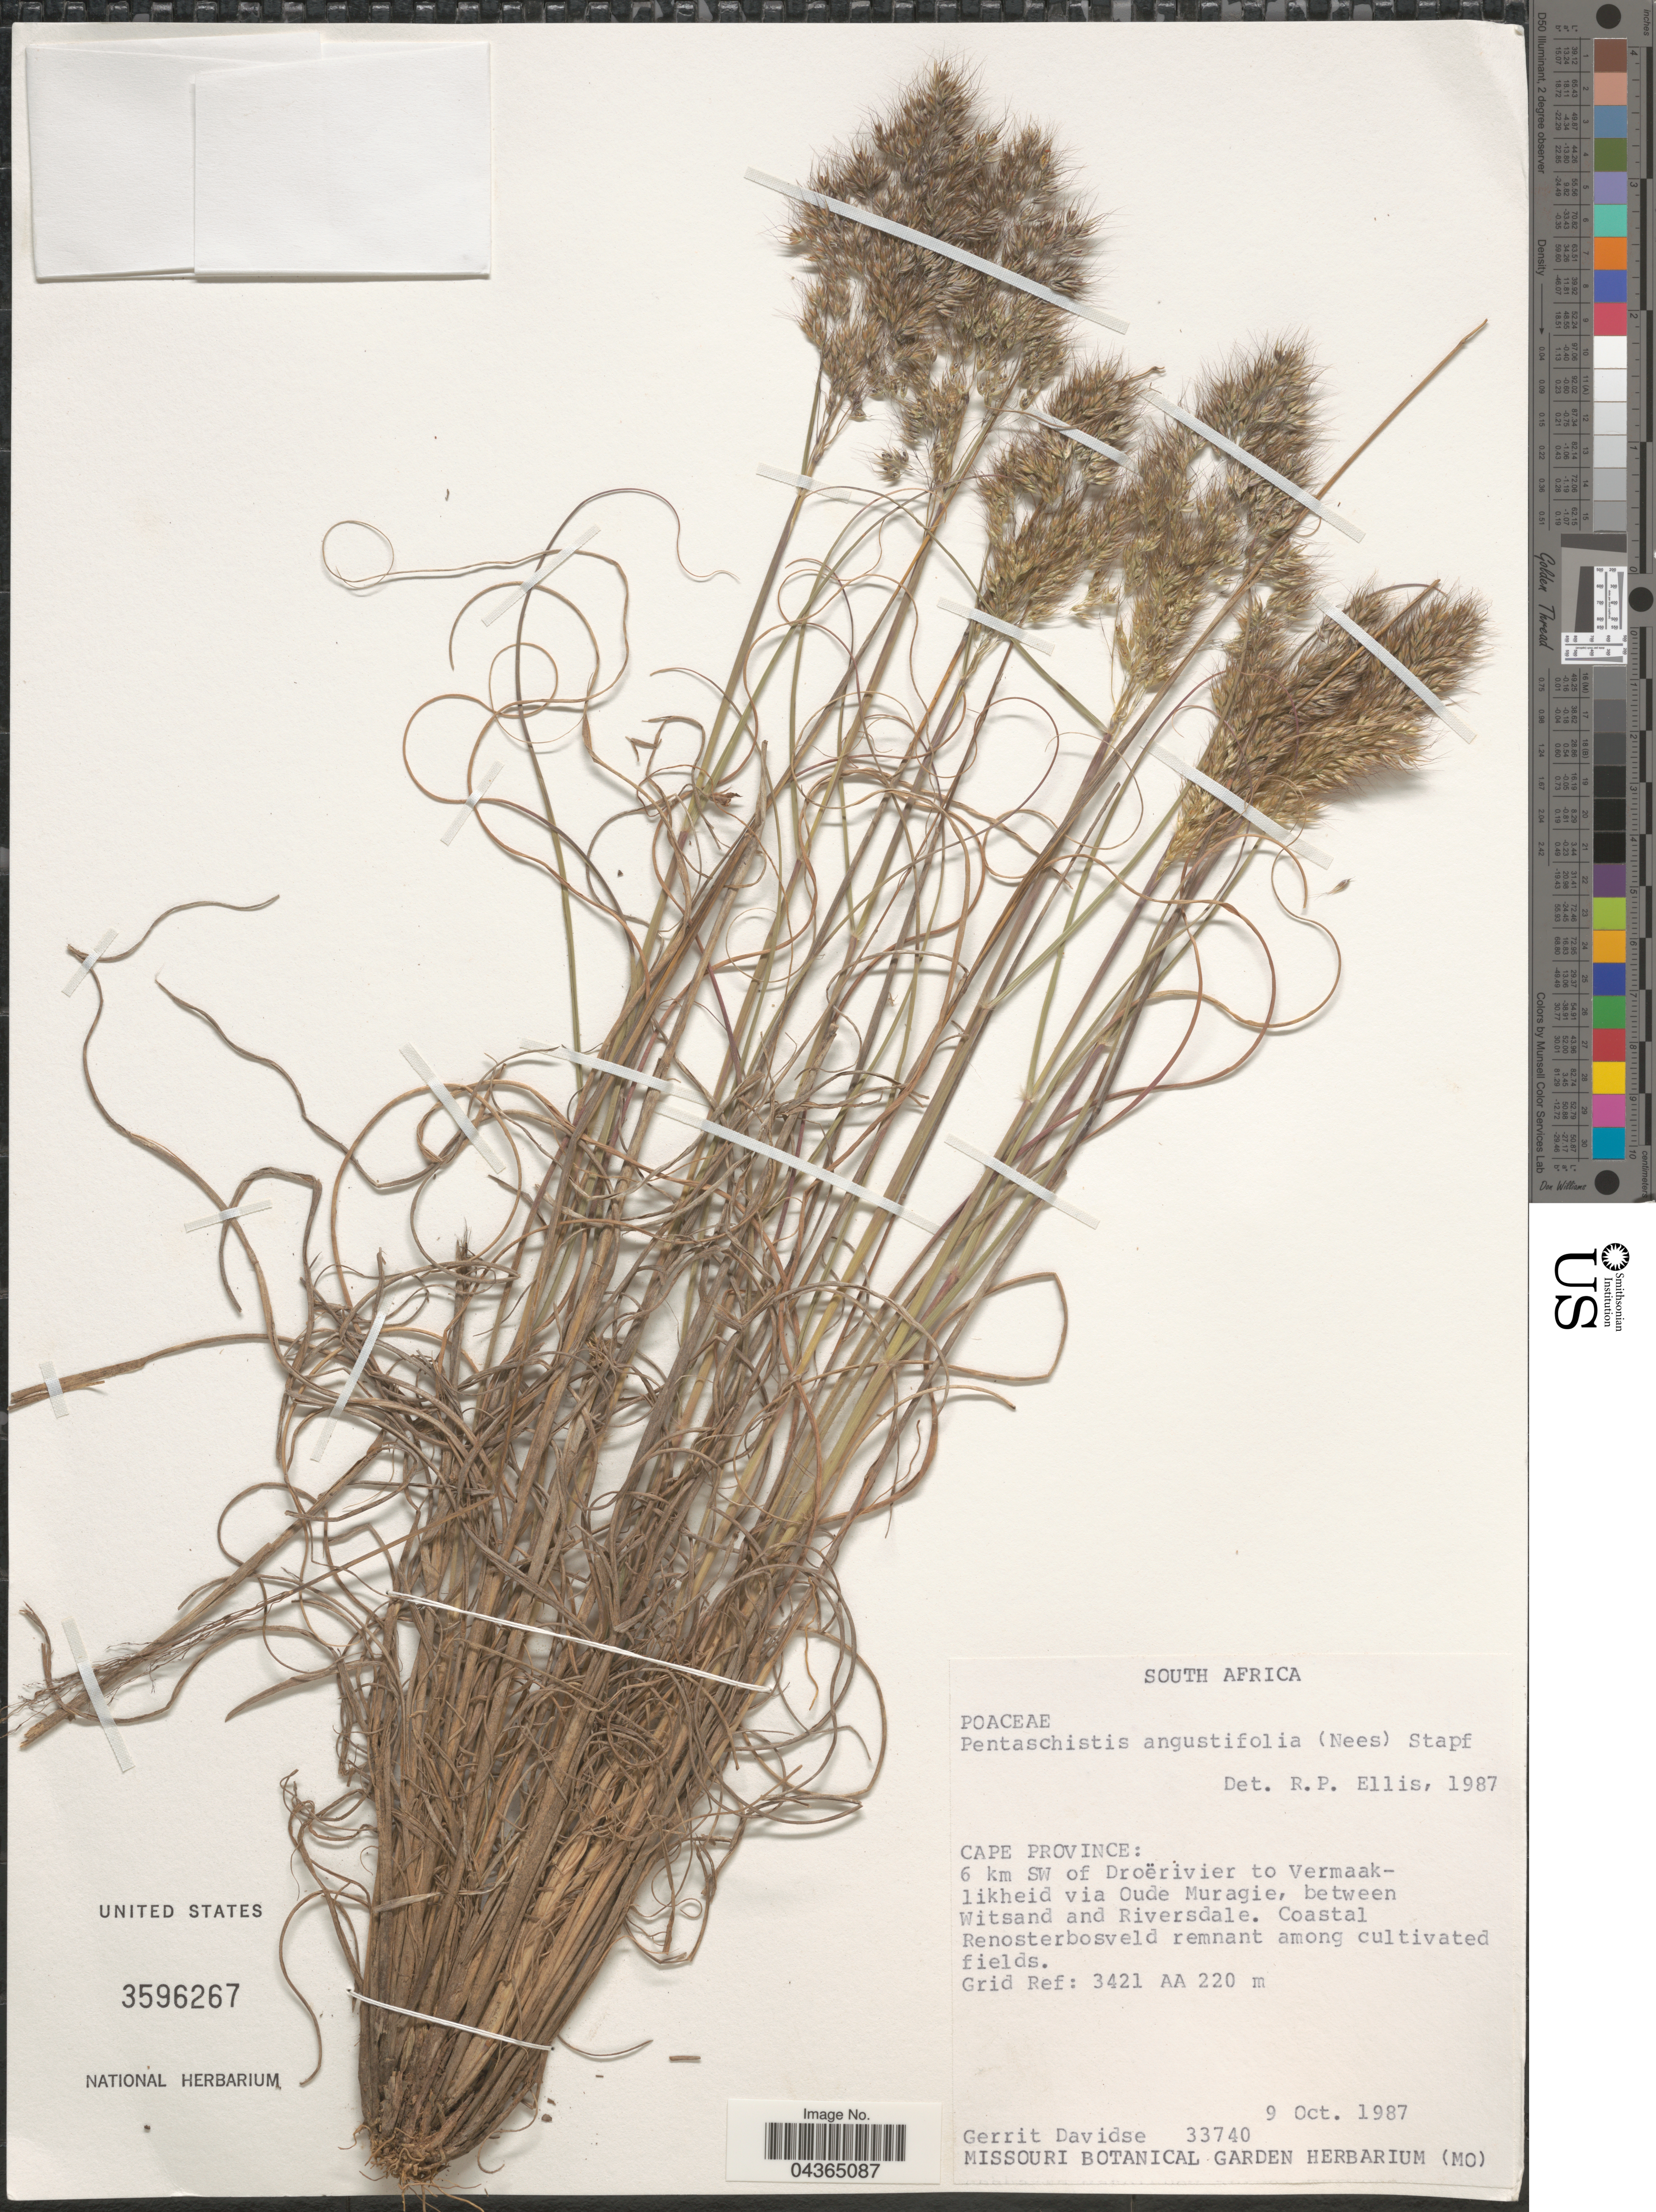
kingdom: Plantae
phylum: Tracheophyta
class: Liliopsida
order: Poales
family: Poaceae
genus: Pentameris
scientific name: Pentameris pallida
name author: (Thunb.) Galley & H.P. Linder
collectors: G. Davidse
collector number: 33740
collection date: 1987-10-09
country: South Africa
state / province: Western Cape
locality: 6 km SW of Droërivier to Vermaaklikheid via Oude Muragie, between Witsand and Riversdale. Coastal Renosterbosveld remnant among cultivated fields. Grid Ref: 3421 AA.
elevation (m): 220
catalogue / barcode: US 3596267